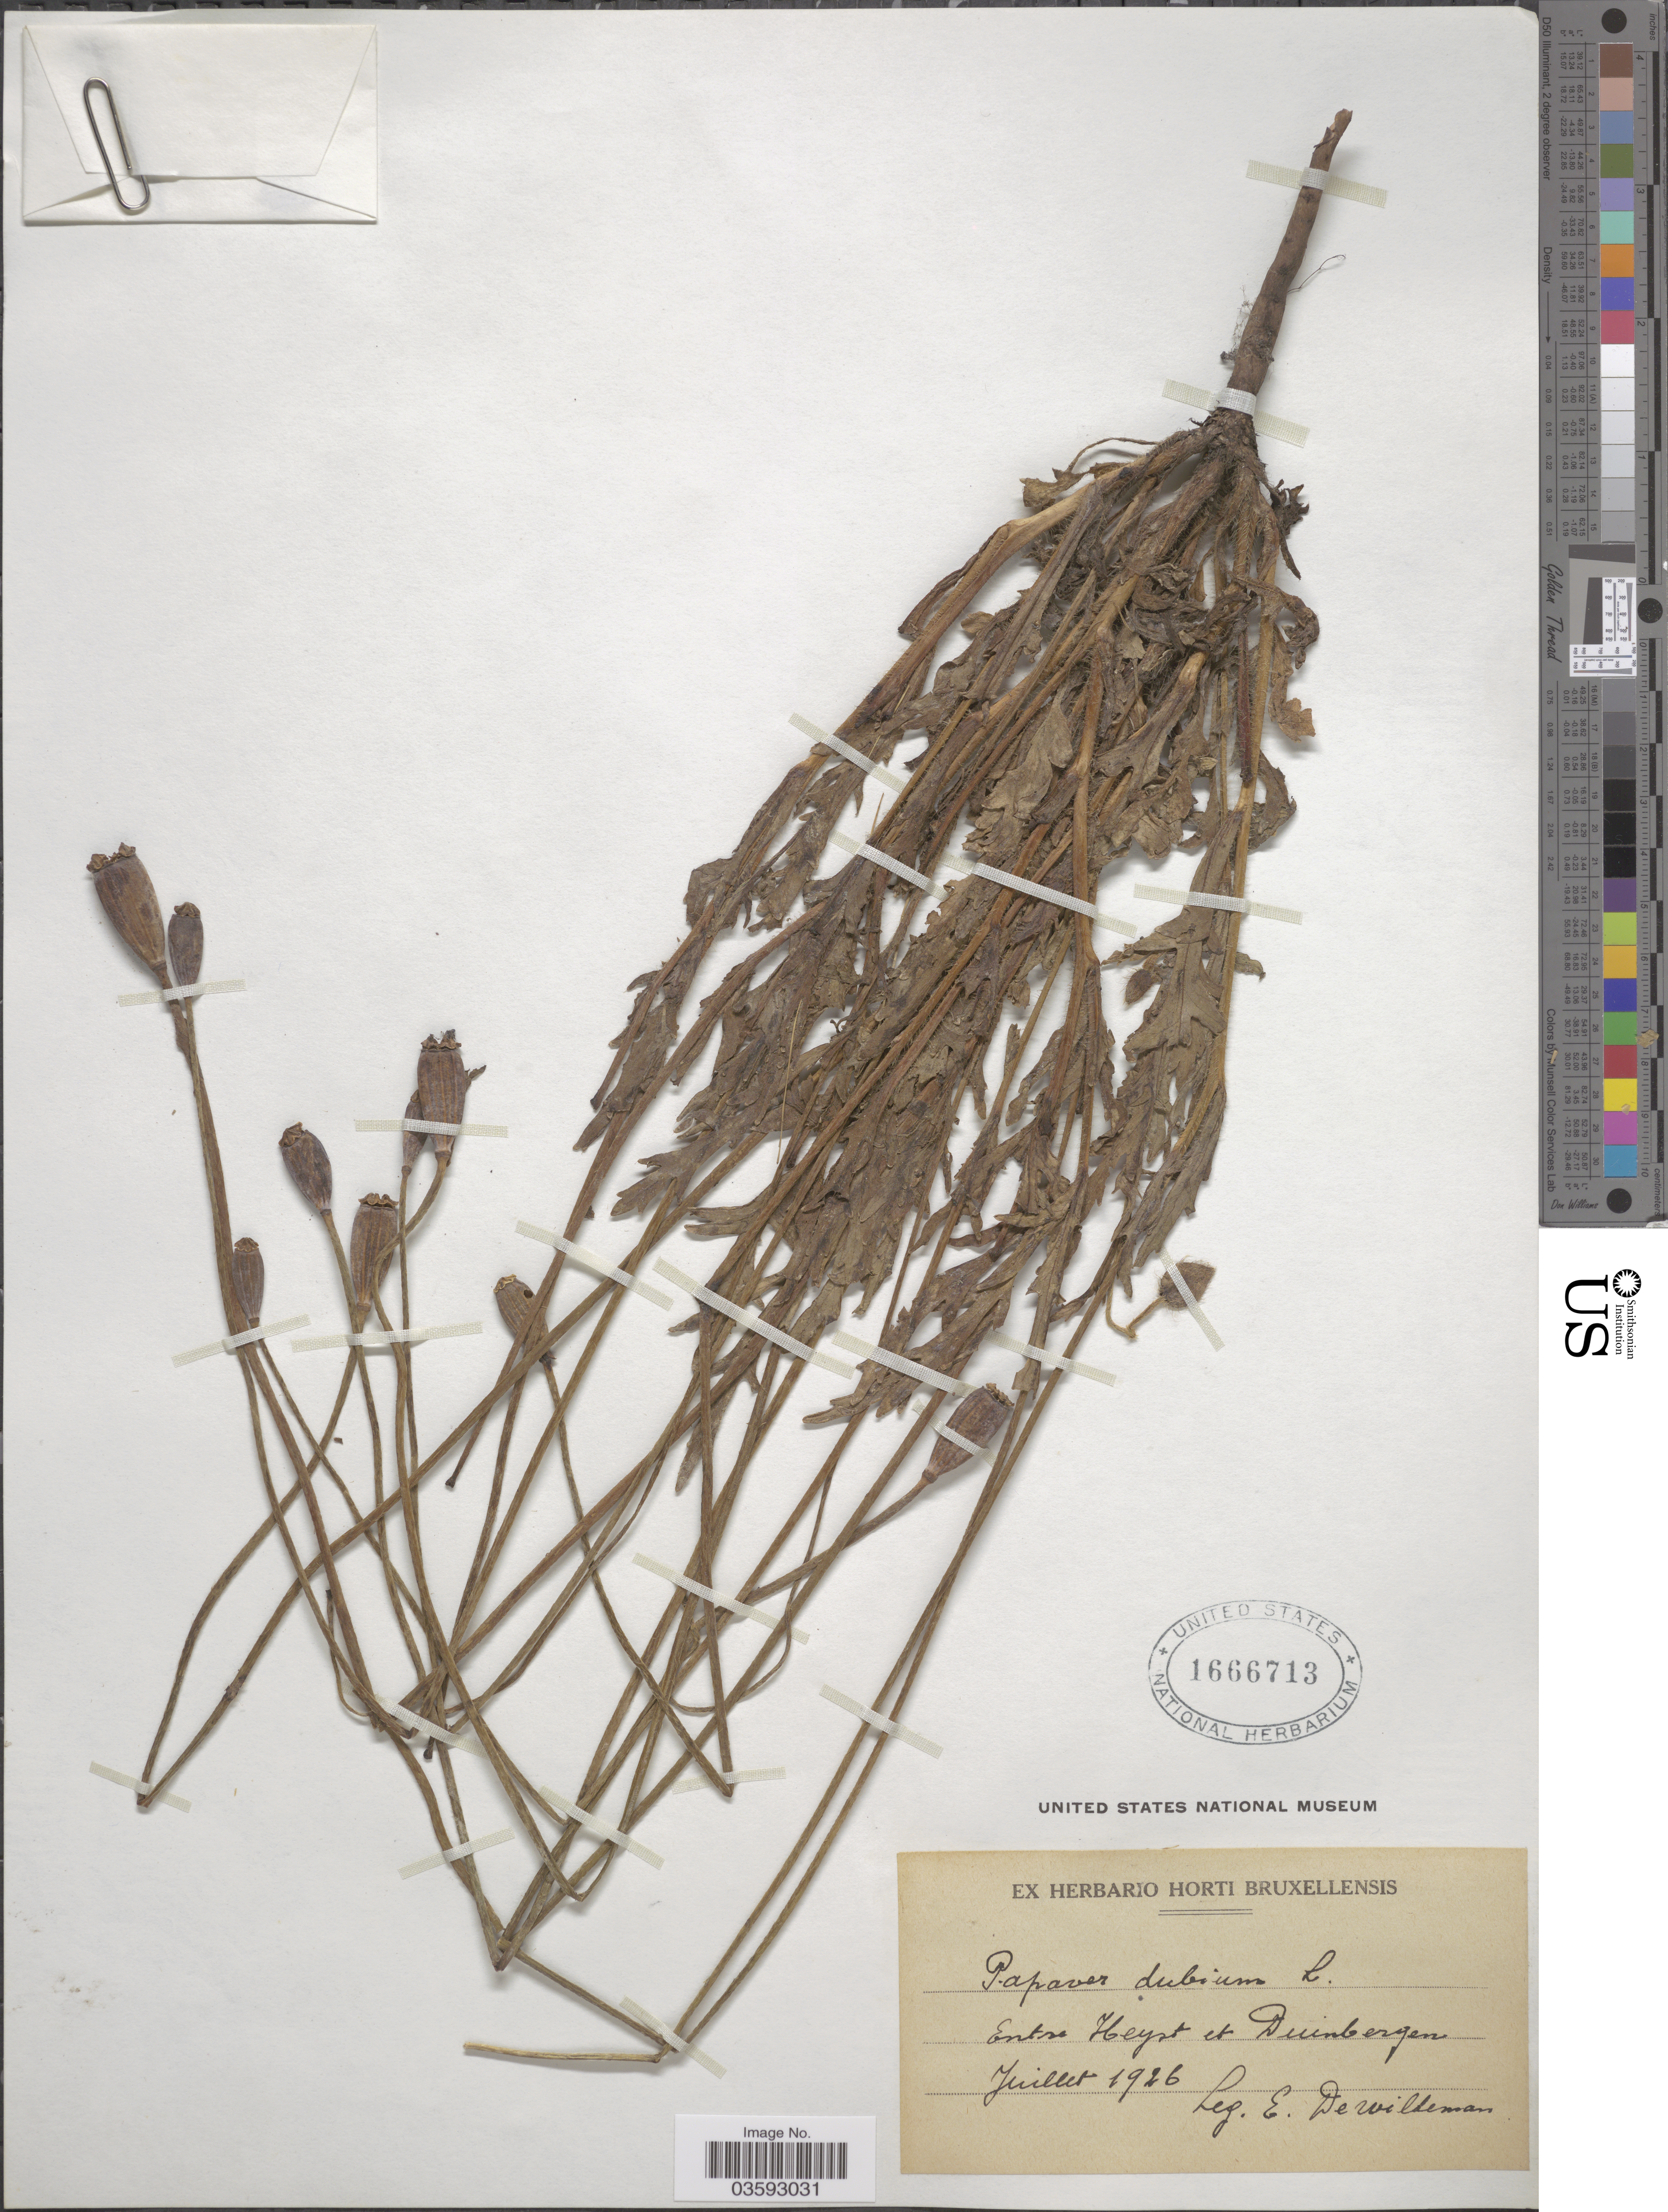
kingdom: Plantae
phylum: Tracheophyta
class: Magnoliopsida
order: Ranunculales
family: Papaveraceae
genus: Papaver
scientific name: Papaver dubium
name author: L.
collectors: E. DeWildeman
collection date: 1926-07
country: Belgium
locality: Entre Heyst et Duinbergen.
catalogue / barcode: US 1666713